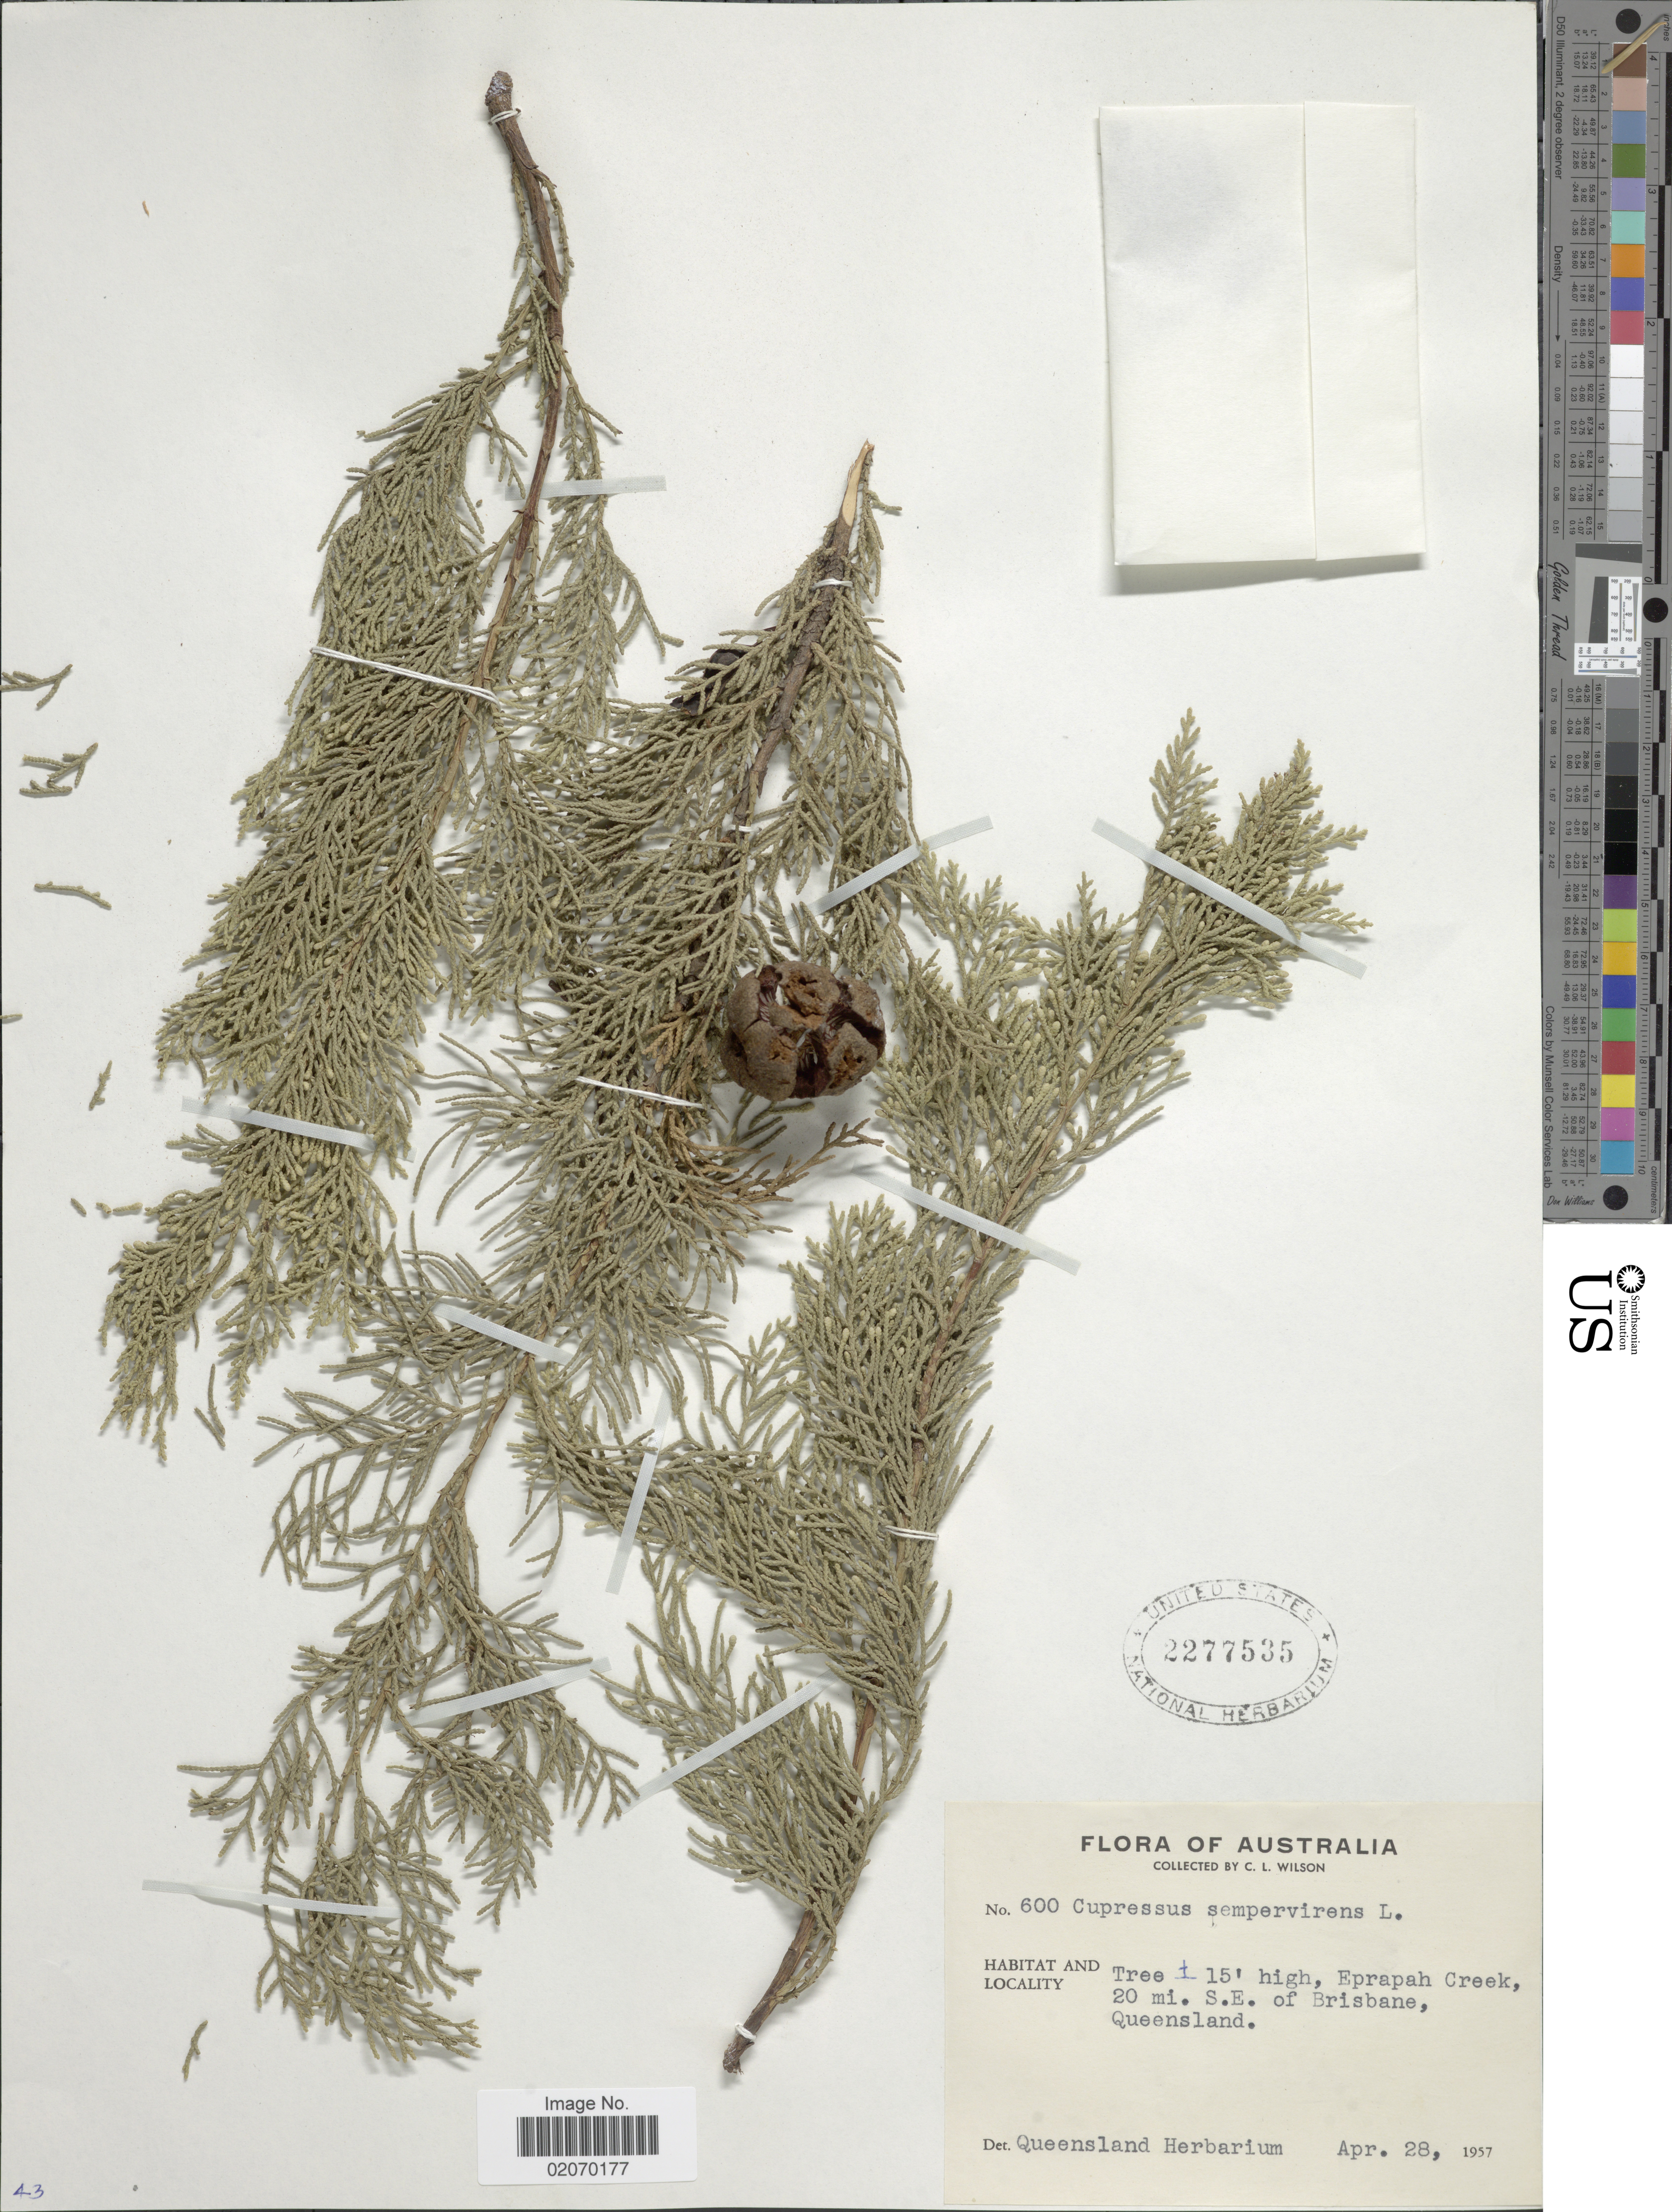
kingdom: Plantae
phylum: Tracheophyta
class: Pinopsida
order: Pinales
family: Cupressaceae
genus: Cupressus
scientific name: Cupressus sempervirens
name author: L.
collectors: C. L. Wilson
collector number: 600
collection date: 1957-04-28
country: Australia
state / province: Queensland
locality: Eprapah Creek, 20 mi. S.E. of Brisbane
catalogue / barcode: US 2277535